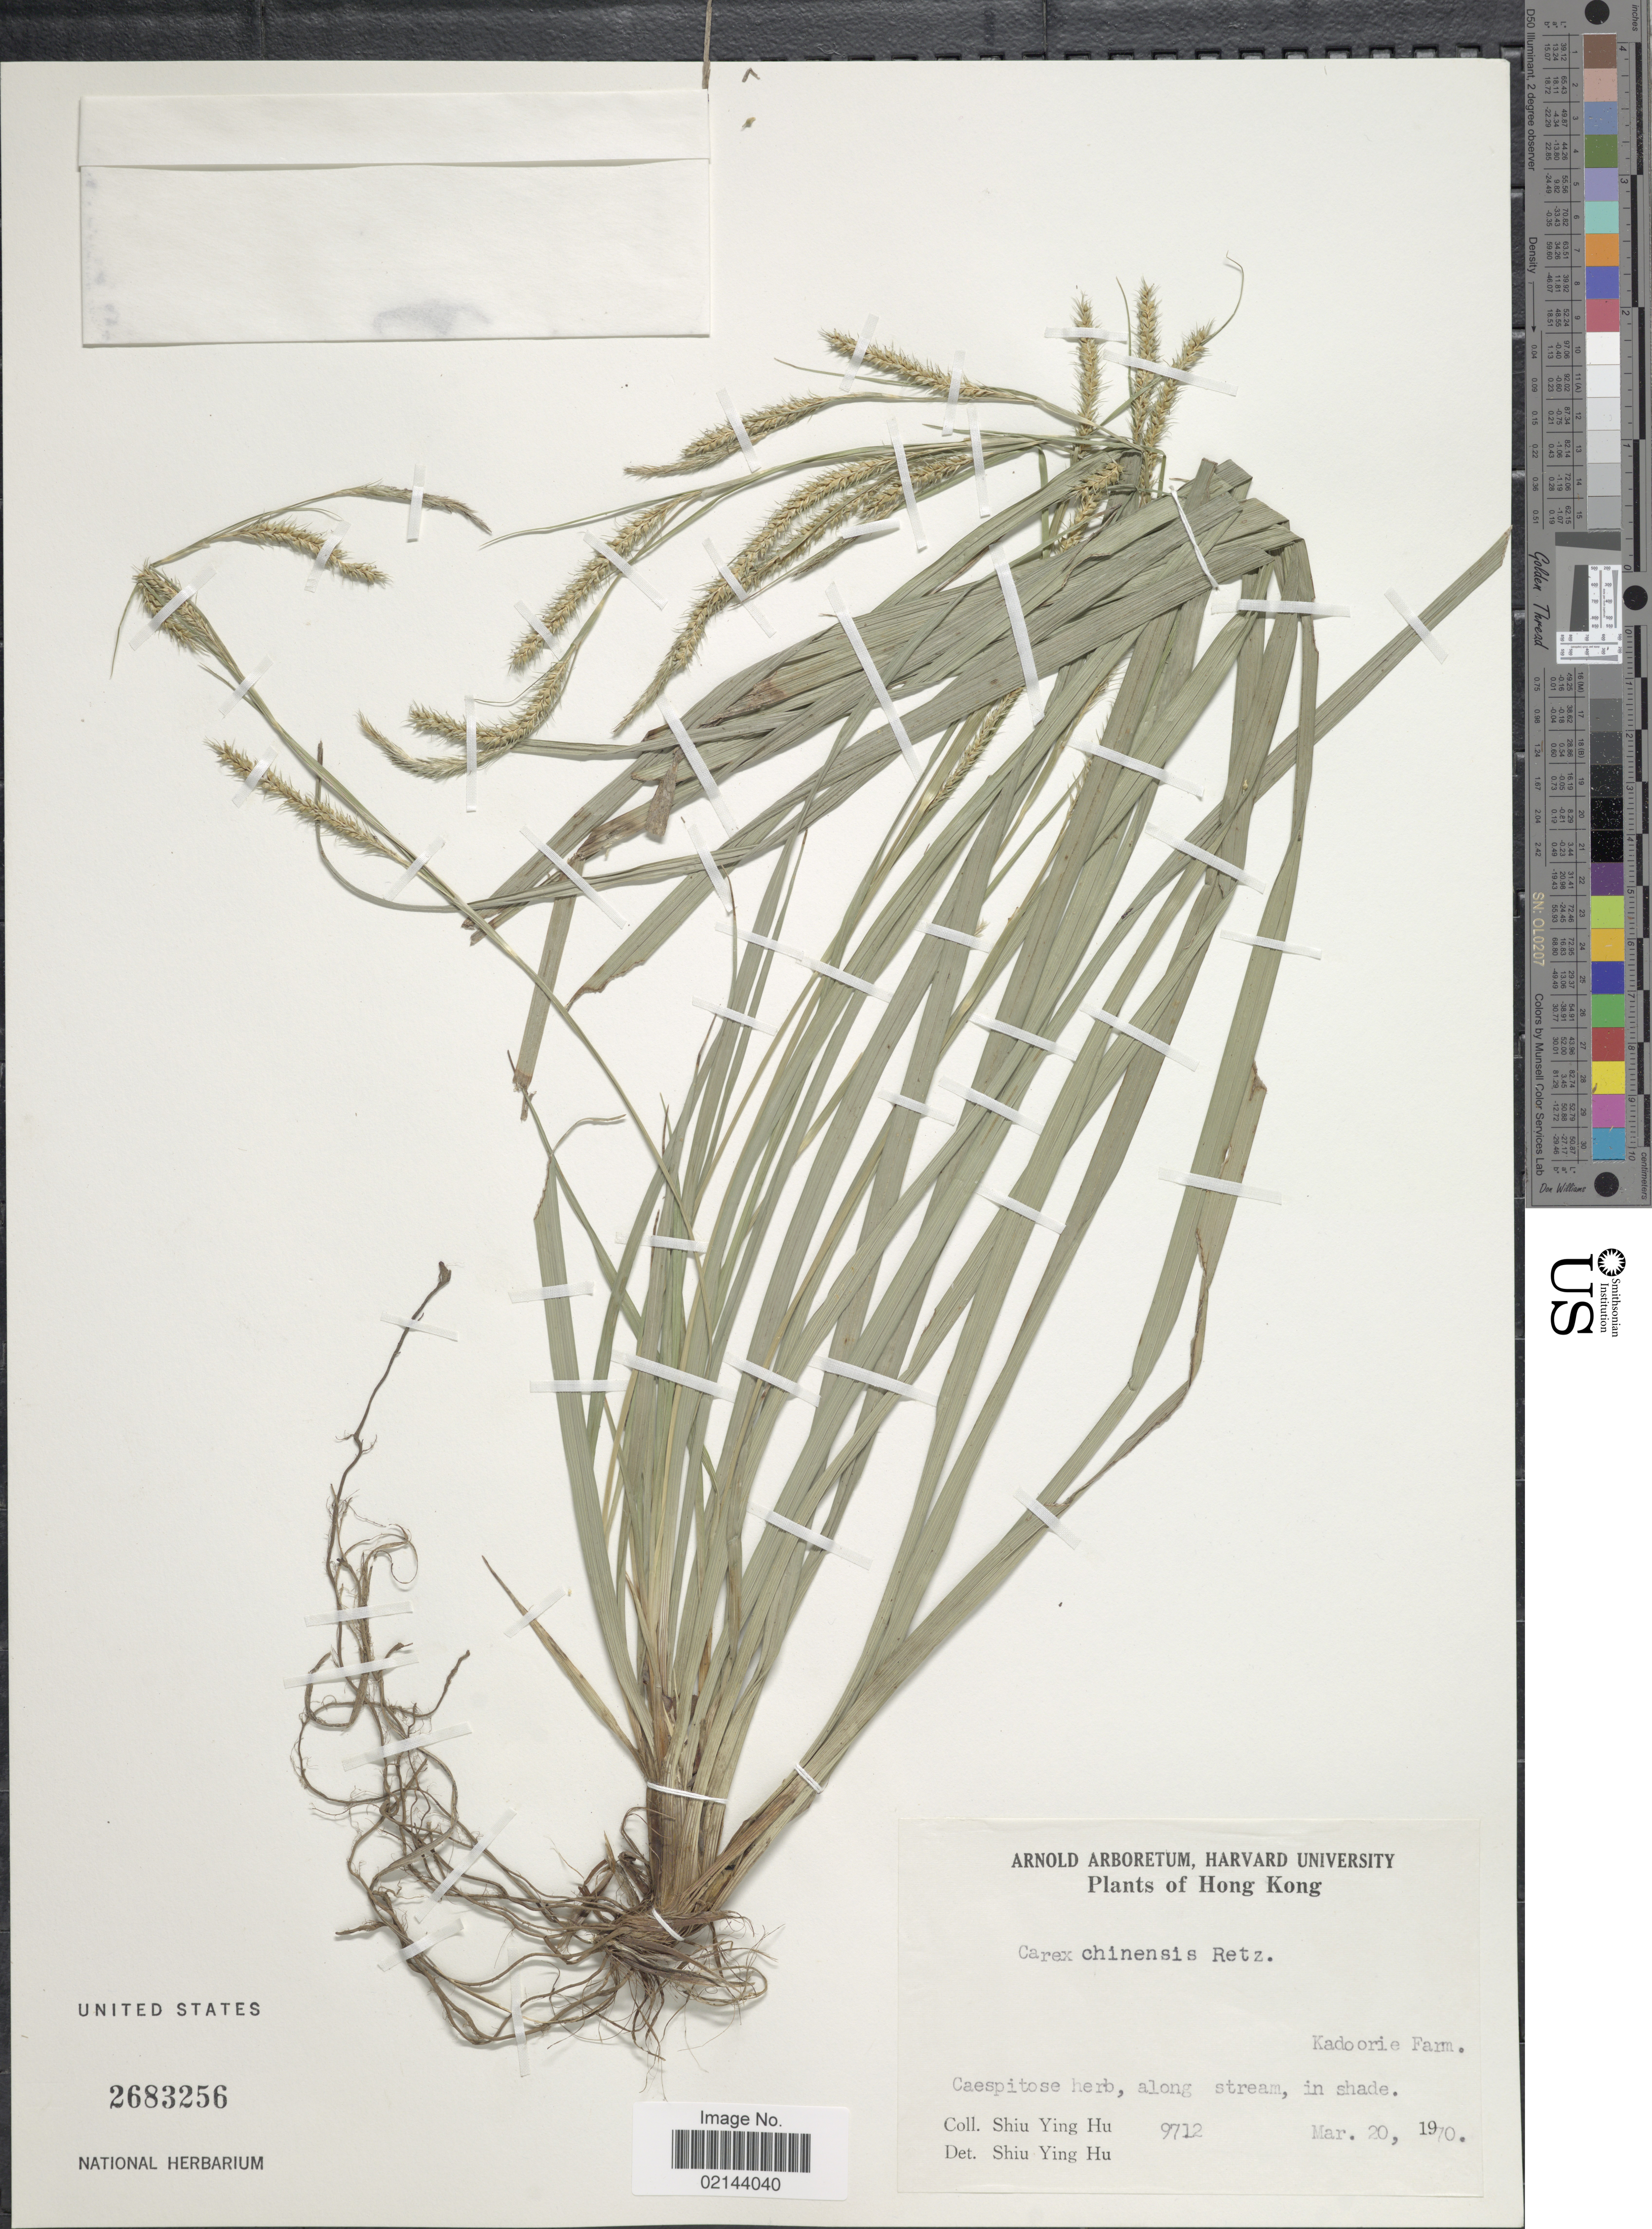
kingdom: Plantae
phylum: Tracheophyta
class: Liliopsida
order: Poales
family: Cyperaceae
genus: Carex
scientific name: Carex chinensis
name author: Retz.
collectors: S. Y. Hu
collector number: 9712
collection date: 1970-03-20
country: China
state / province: Hong Kong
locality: Kadoorie Farm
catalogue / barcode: US 2683256